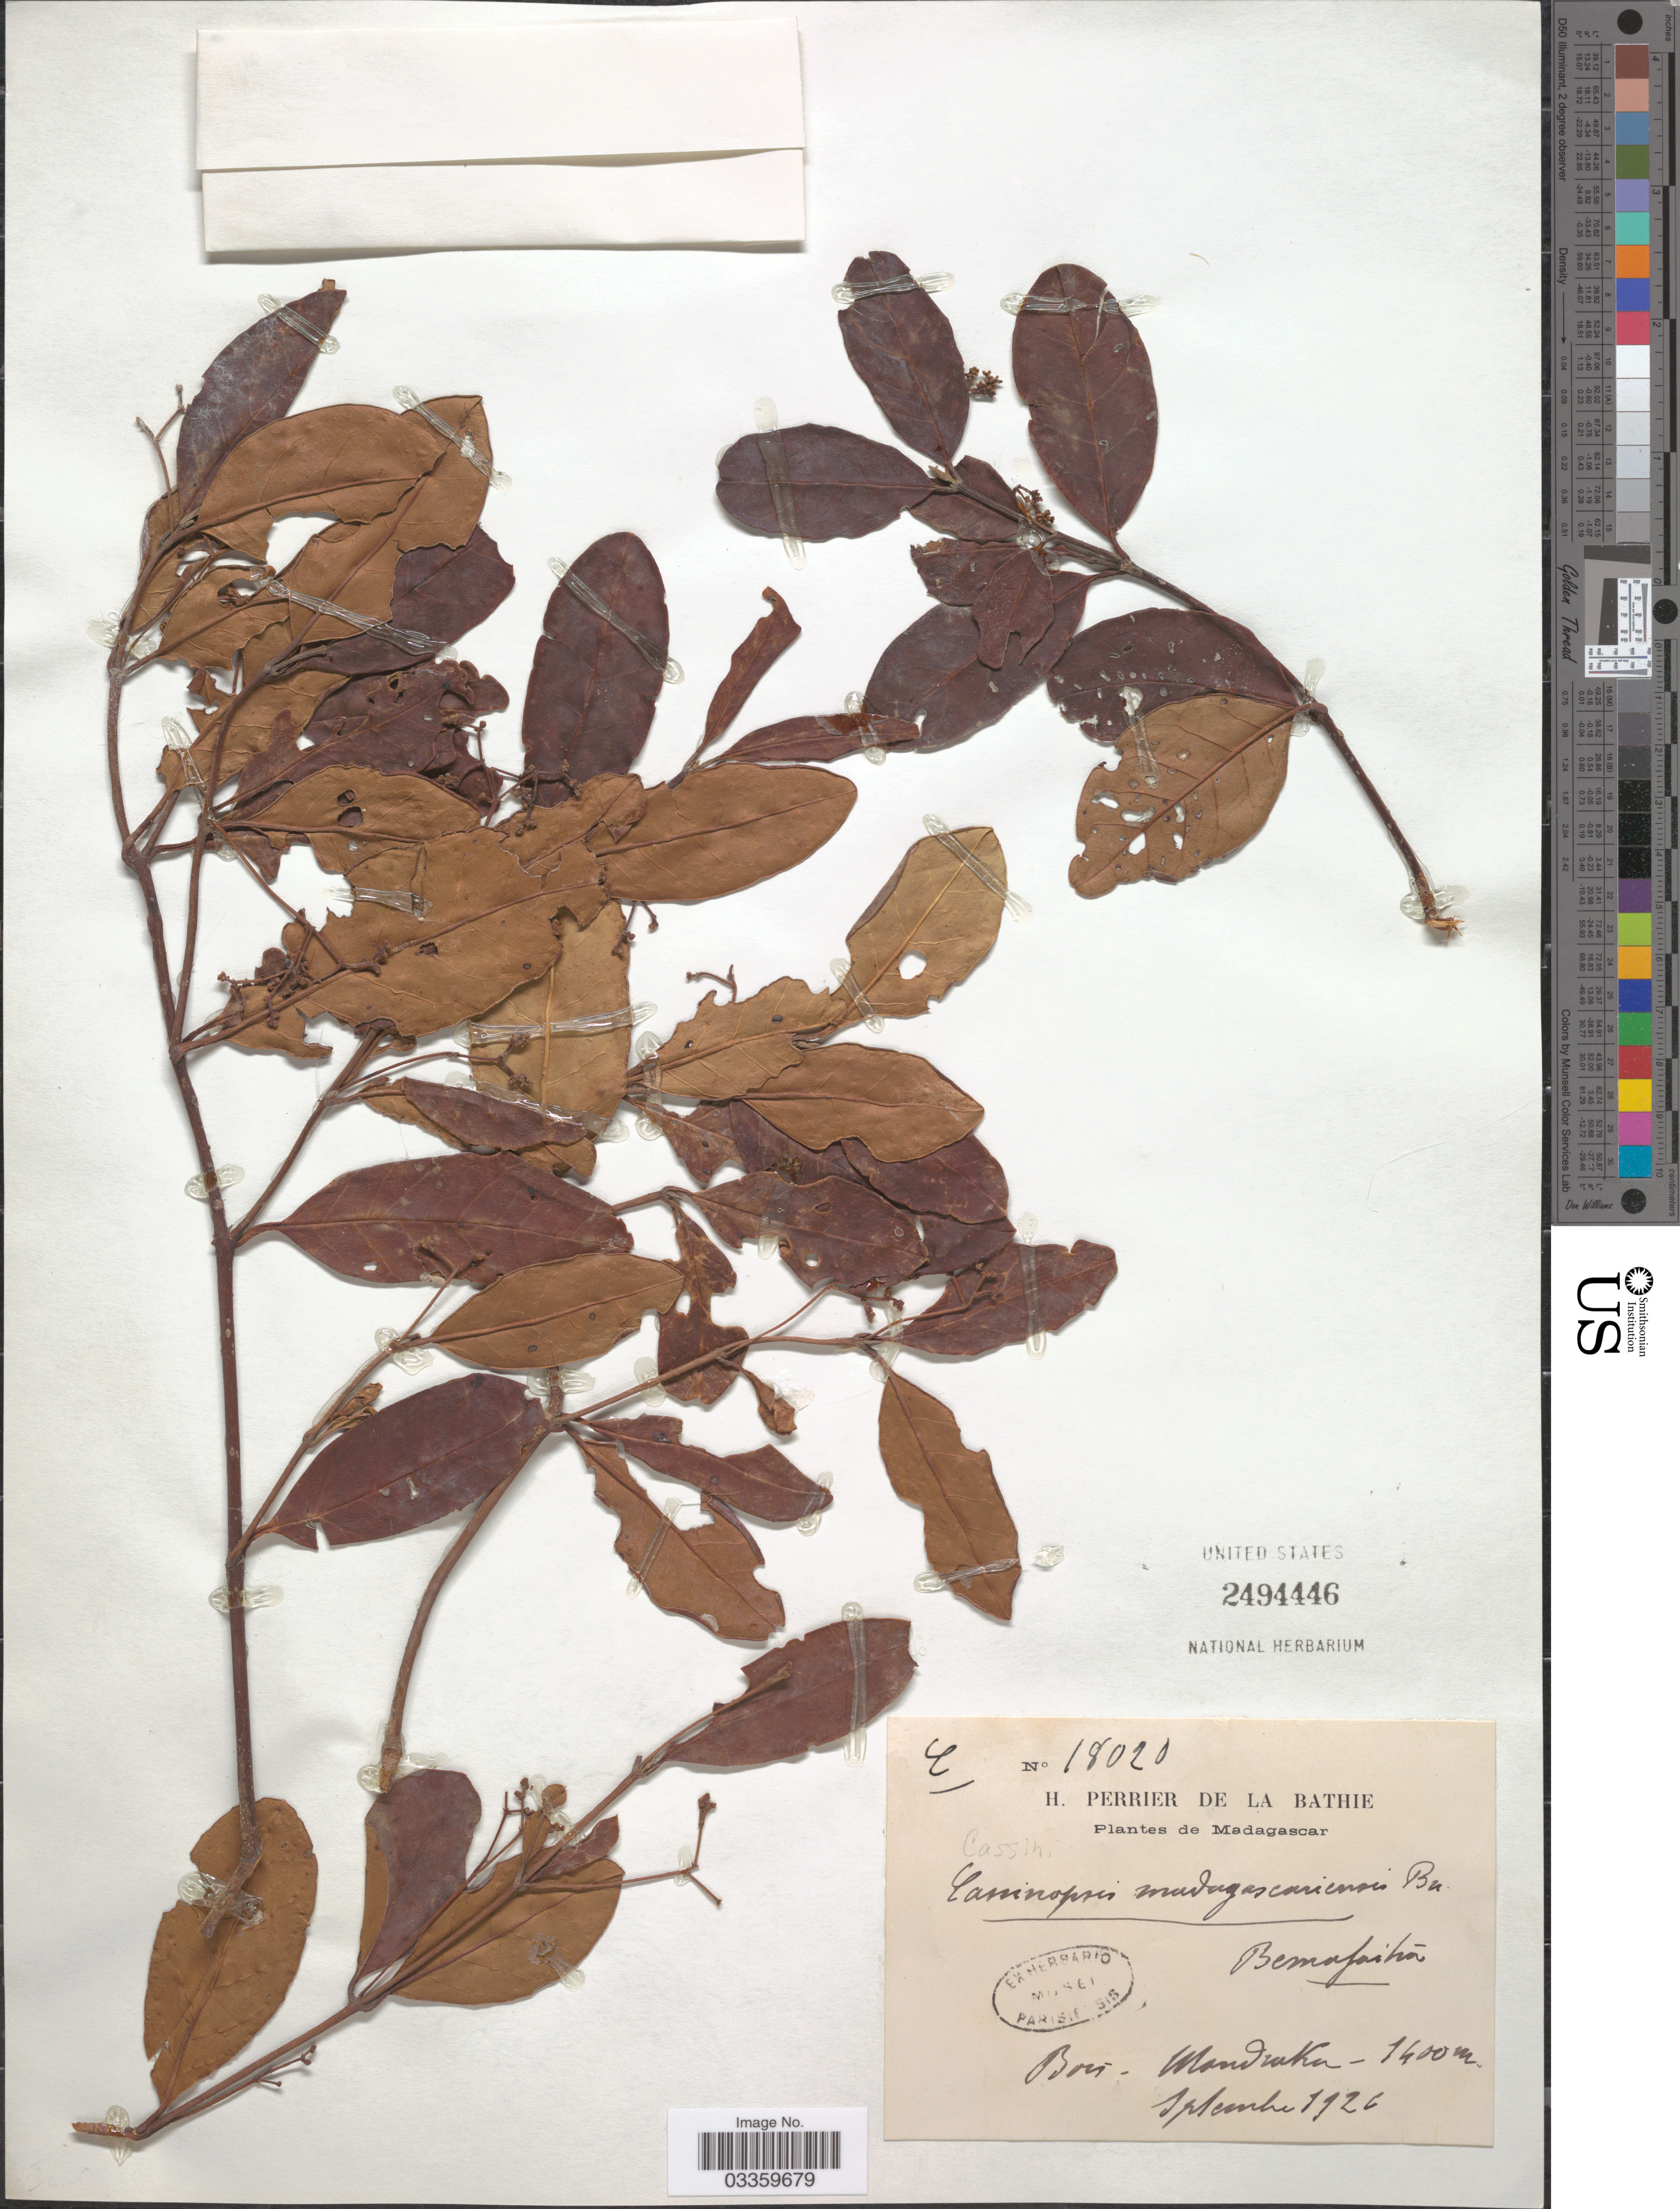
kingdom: Plantae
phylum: Tracheophyta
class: Magnoliopsida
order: Icacinales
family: Icacinaceae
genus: Cassinopsis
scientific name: Cassinopsis madagascariensis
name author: Baill.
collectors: H. Perrier de la Bâthie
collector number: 18020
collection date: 1926-09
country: Madagascar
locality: Bois - Mandraka.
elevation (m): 1400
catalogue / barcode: US 2494446